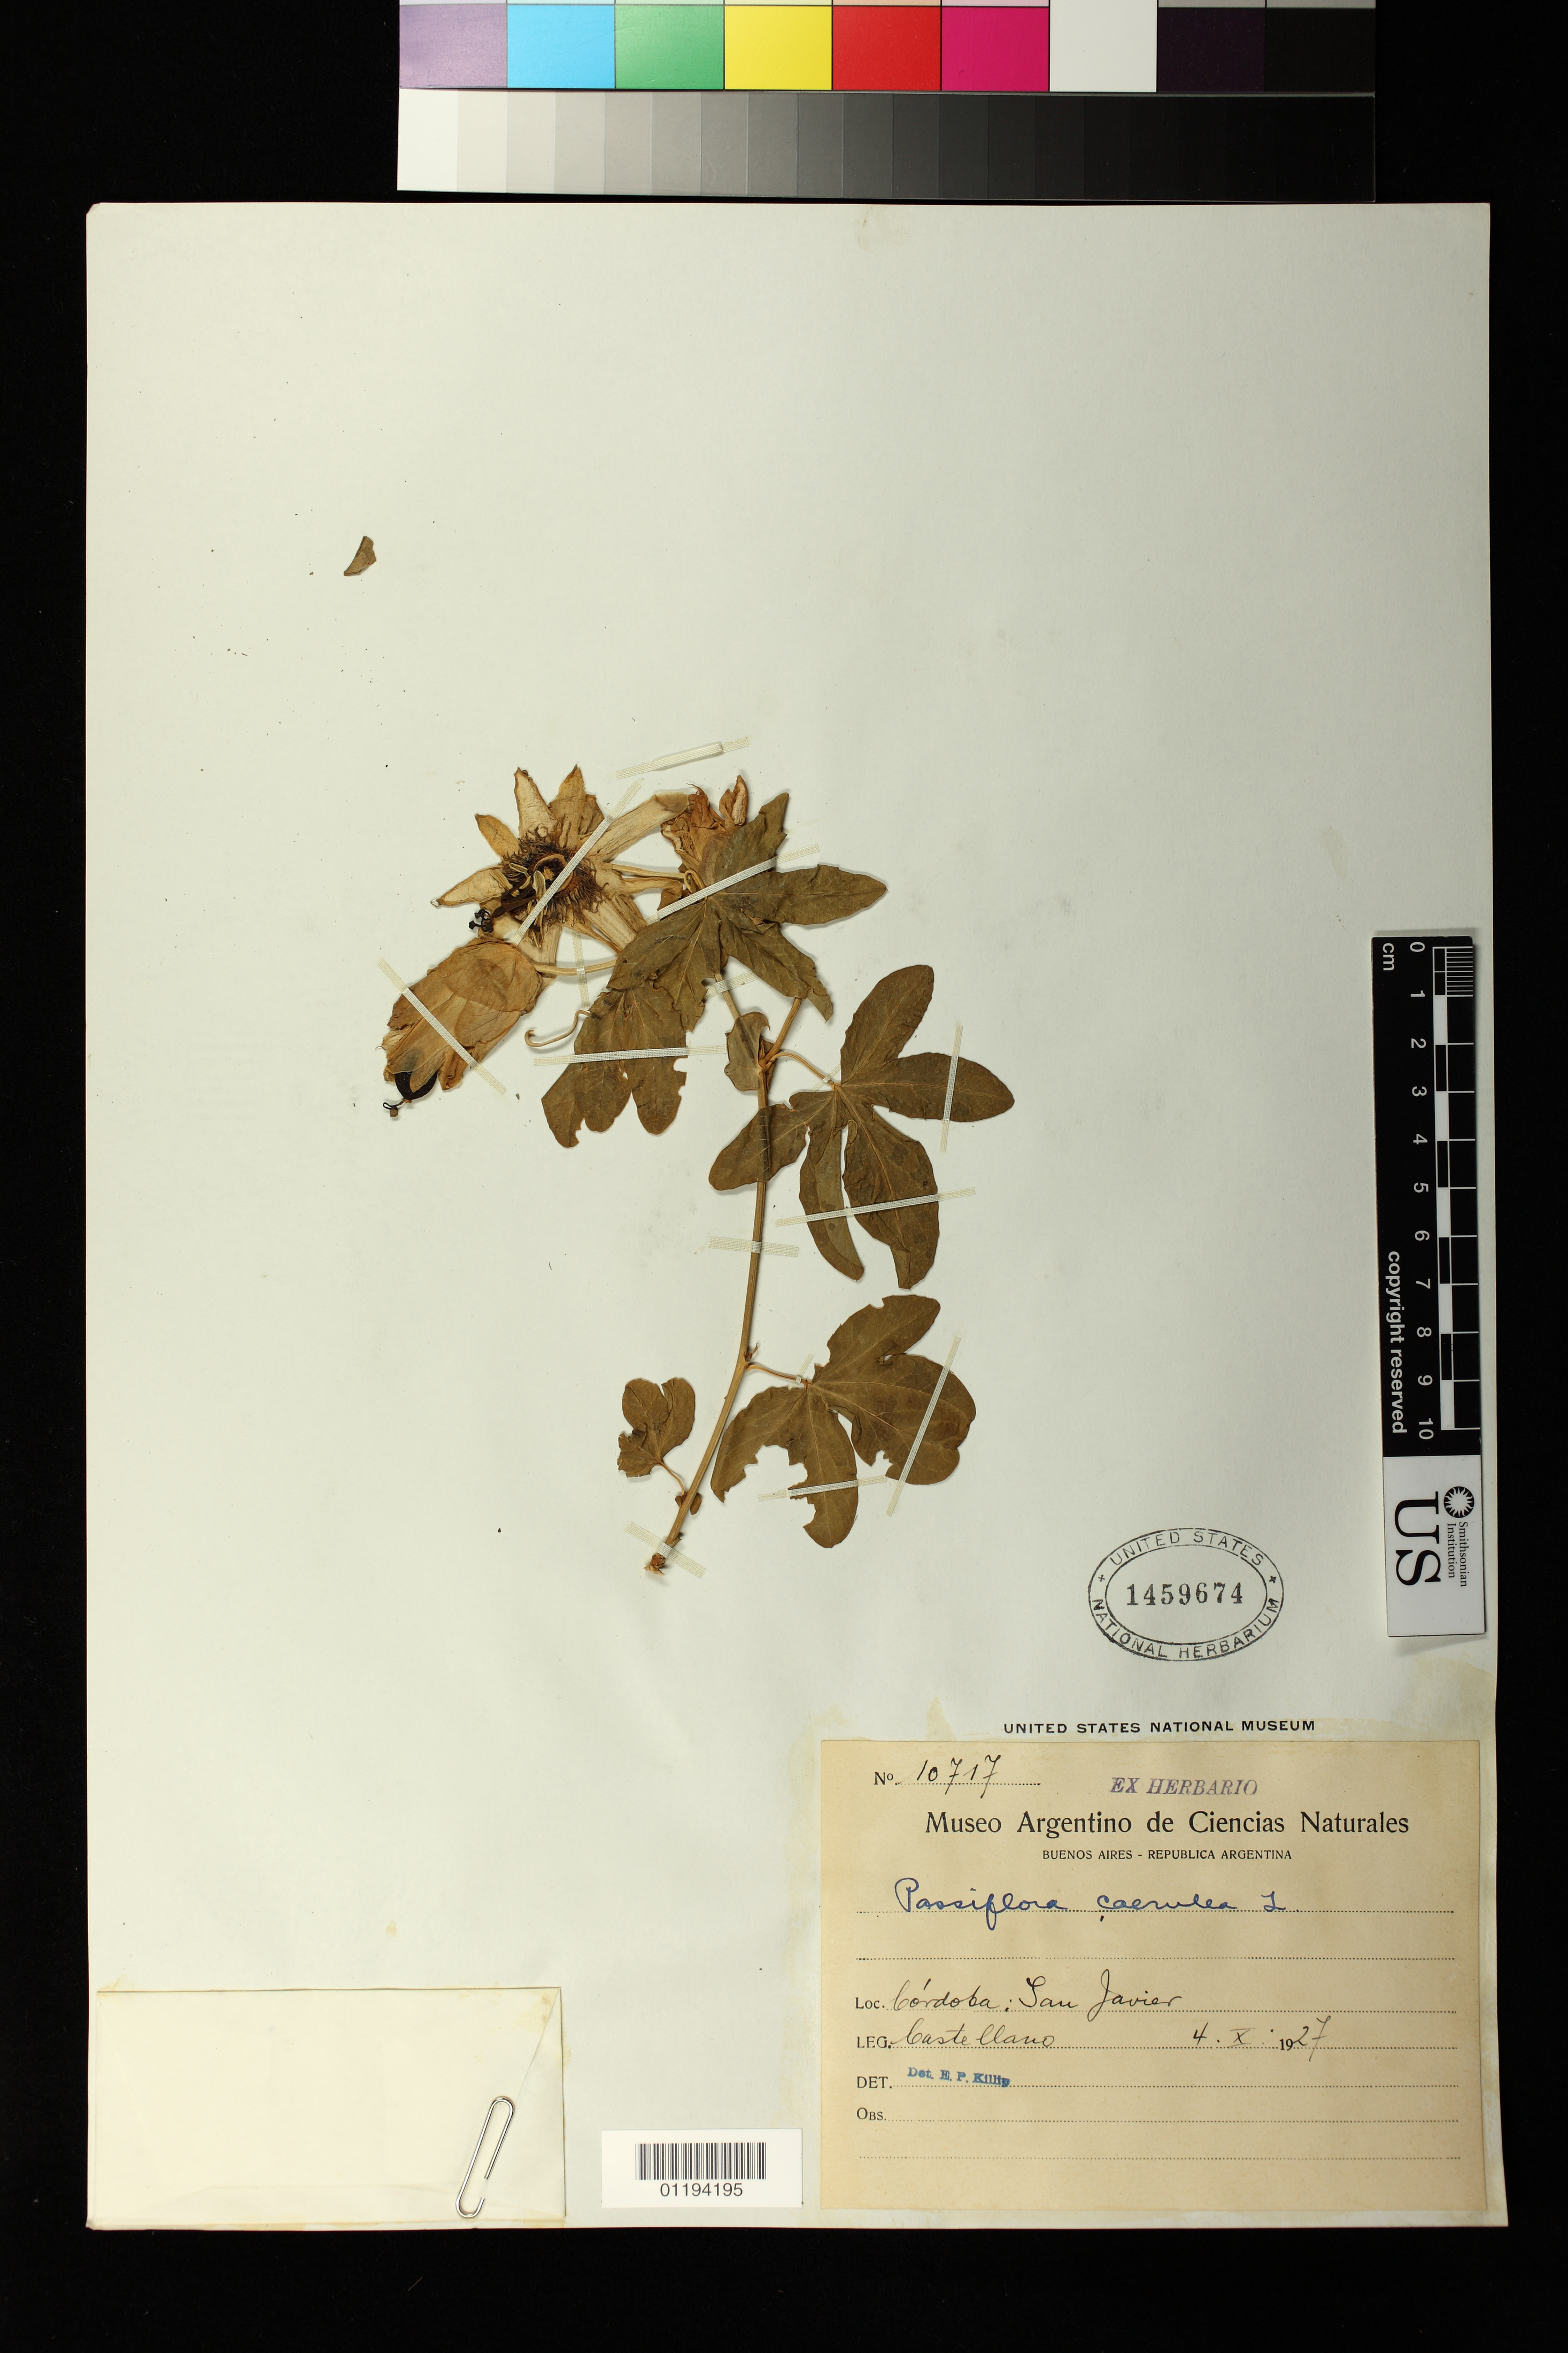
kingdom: Plantae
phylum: Tracheophyta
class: Magnoliopsida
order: Malpighiales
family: Passifloraceae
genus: Passiflora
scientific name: Passiflora caerulea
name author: L.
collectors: A. Castellanos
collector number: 10717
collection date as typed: Oct 4 1927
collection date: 1927-10-04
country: Argentina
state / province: Córdoba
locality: Cordoba, San Javier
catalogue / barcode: US 1459674